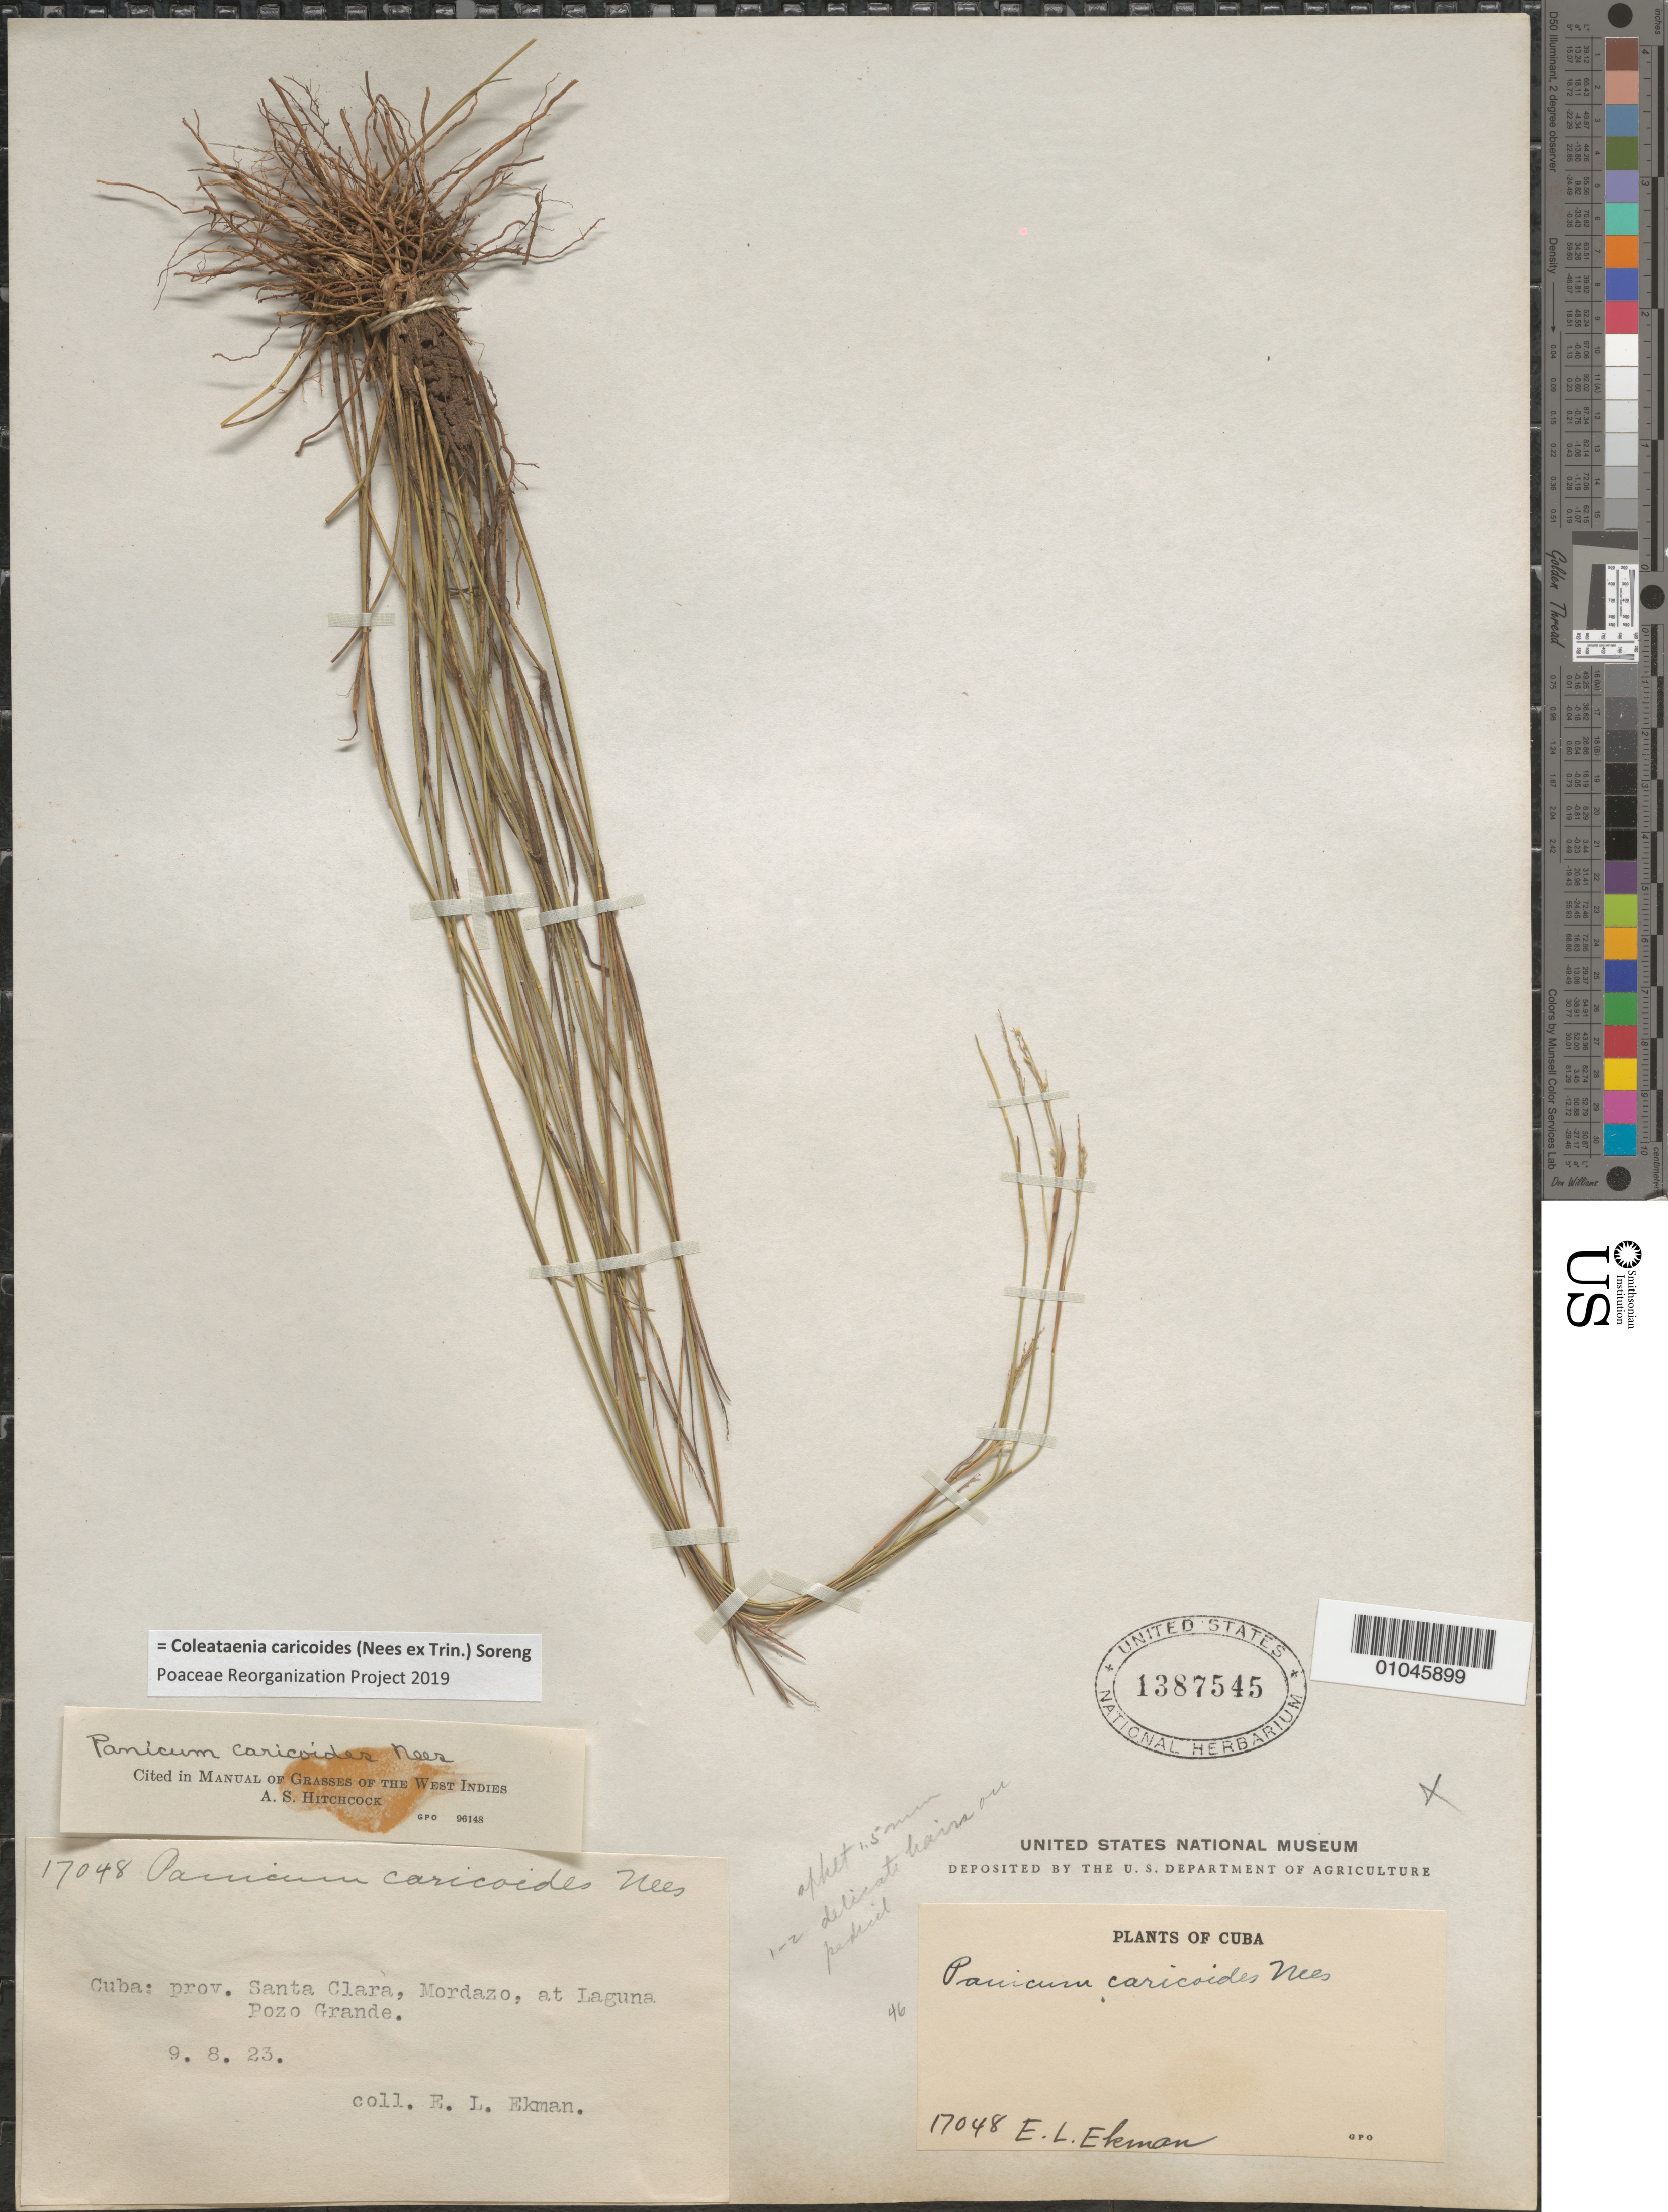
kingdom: Plantae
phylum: Tracheophyta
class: Liliopsida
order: Poales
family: Poaceae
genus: Panicum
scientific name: Panicum caricoides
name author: Nees ex Trin.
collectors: E. L. Ekman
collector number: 17048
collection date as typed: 09 Aug 1923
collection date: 1923-08-09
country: Cuba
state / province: Villa Clara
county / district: Santa Clara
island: Cuba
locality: Mordazo, at Laguna Pozo Grande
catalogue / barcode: US 1387545